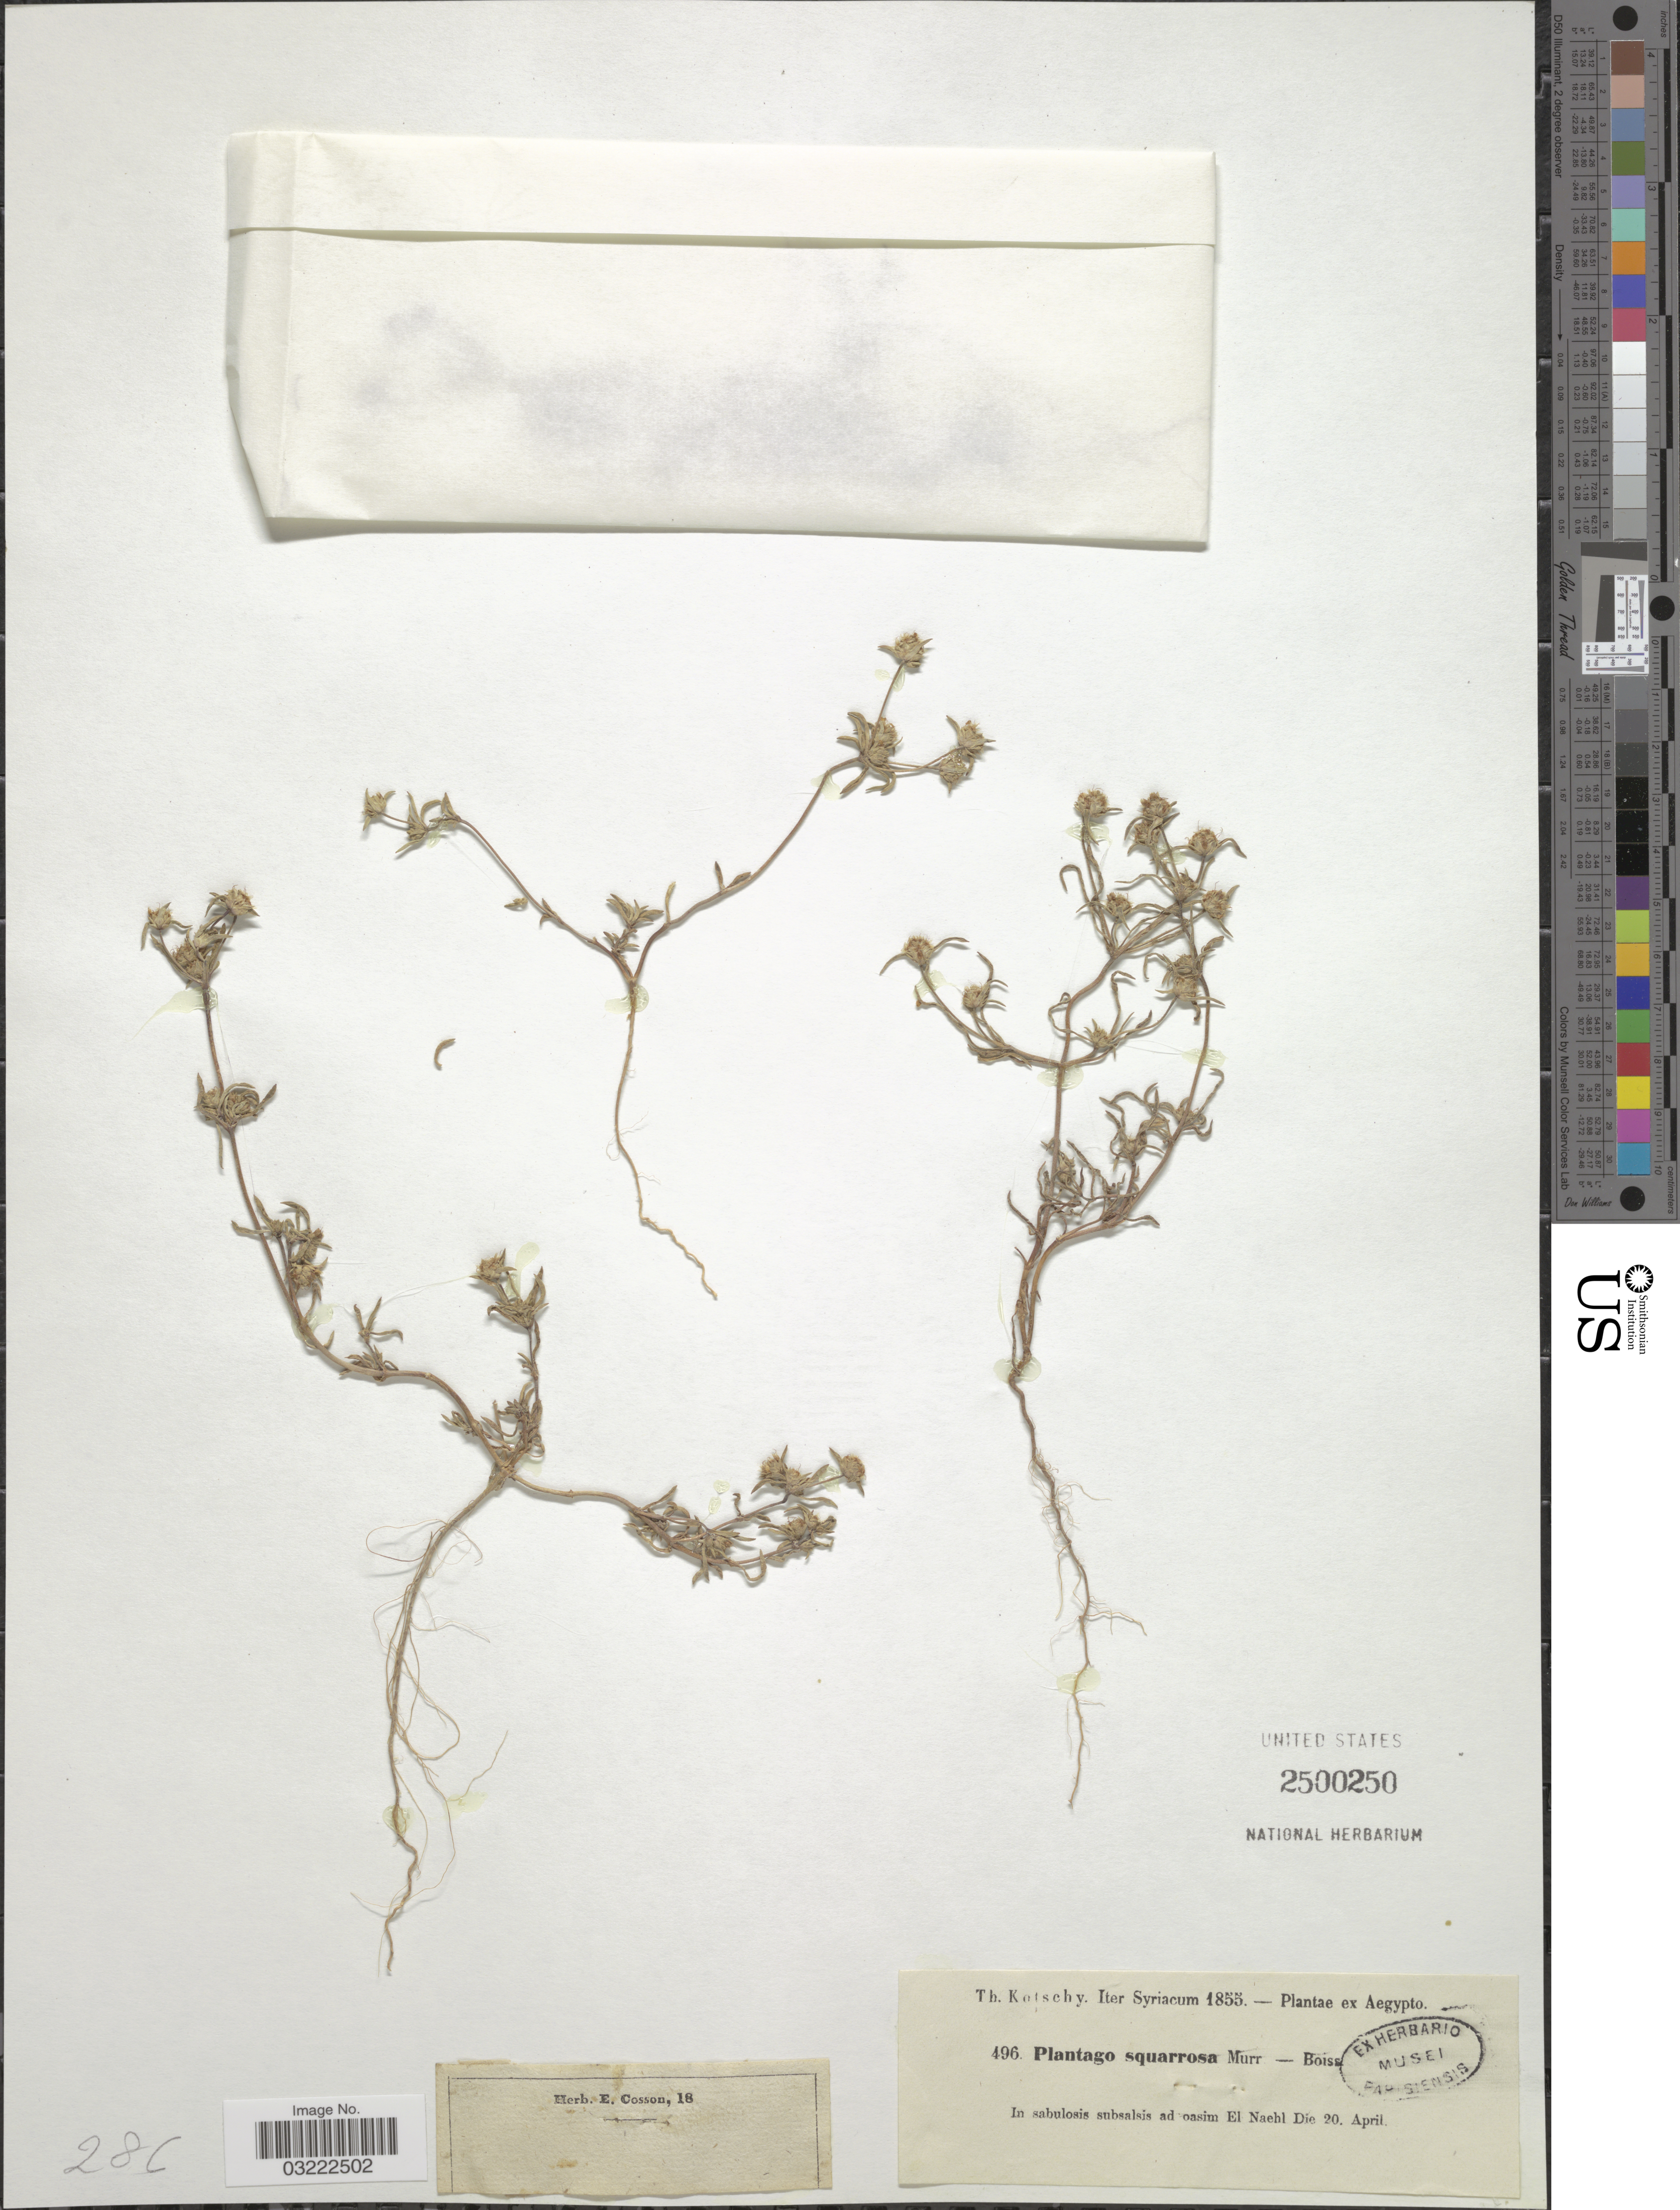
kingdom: Plantae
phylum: Tracheophyta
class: Magnoliopsida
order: Lamiales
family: Plantaginaceae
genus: Plantago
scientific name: Plantago squarrosa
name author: Murray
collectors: K. G. Kotschy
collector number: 496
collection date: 1855-04-20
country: Egypt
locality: Aegypto, In sabulosis subalsis ad oasim El Naehl.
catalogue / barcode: US 2500250